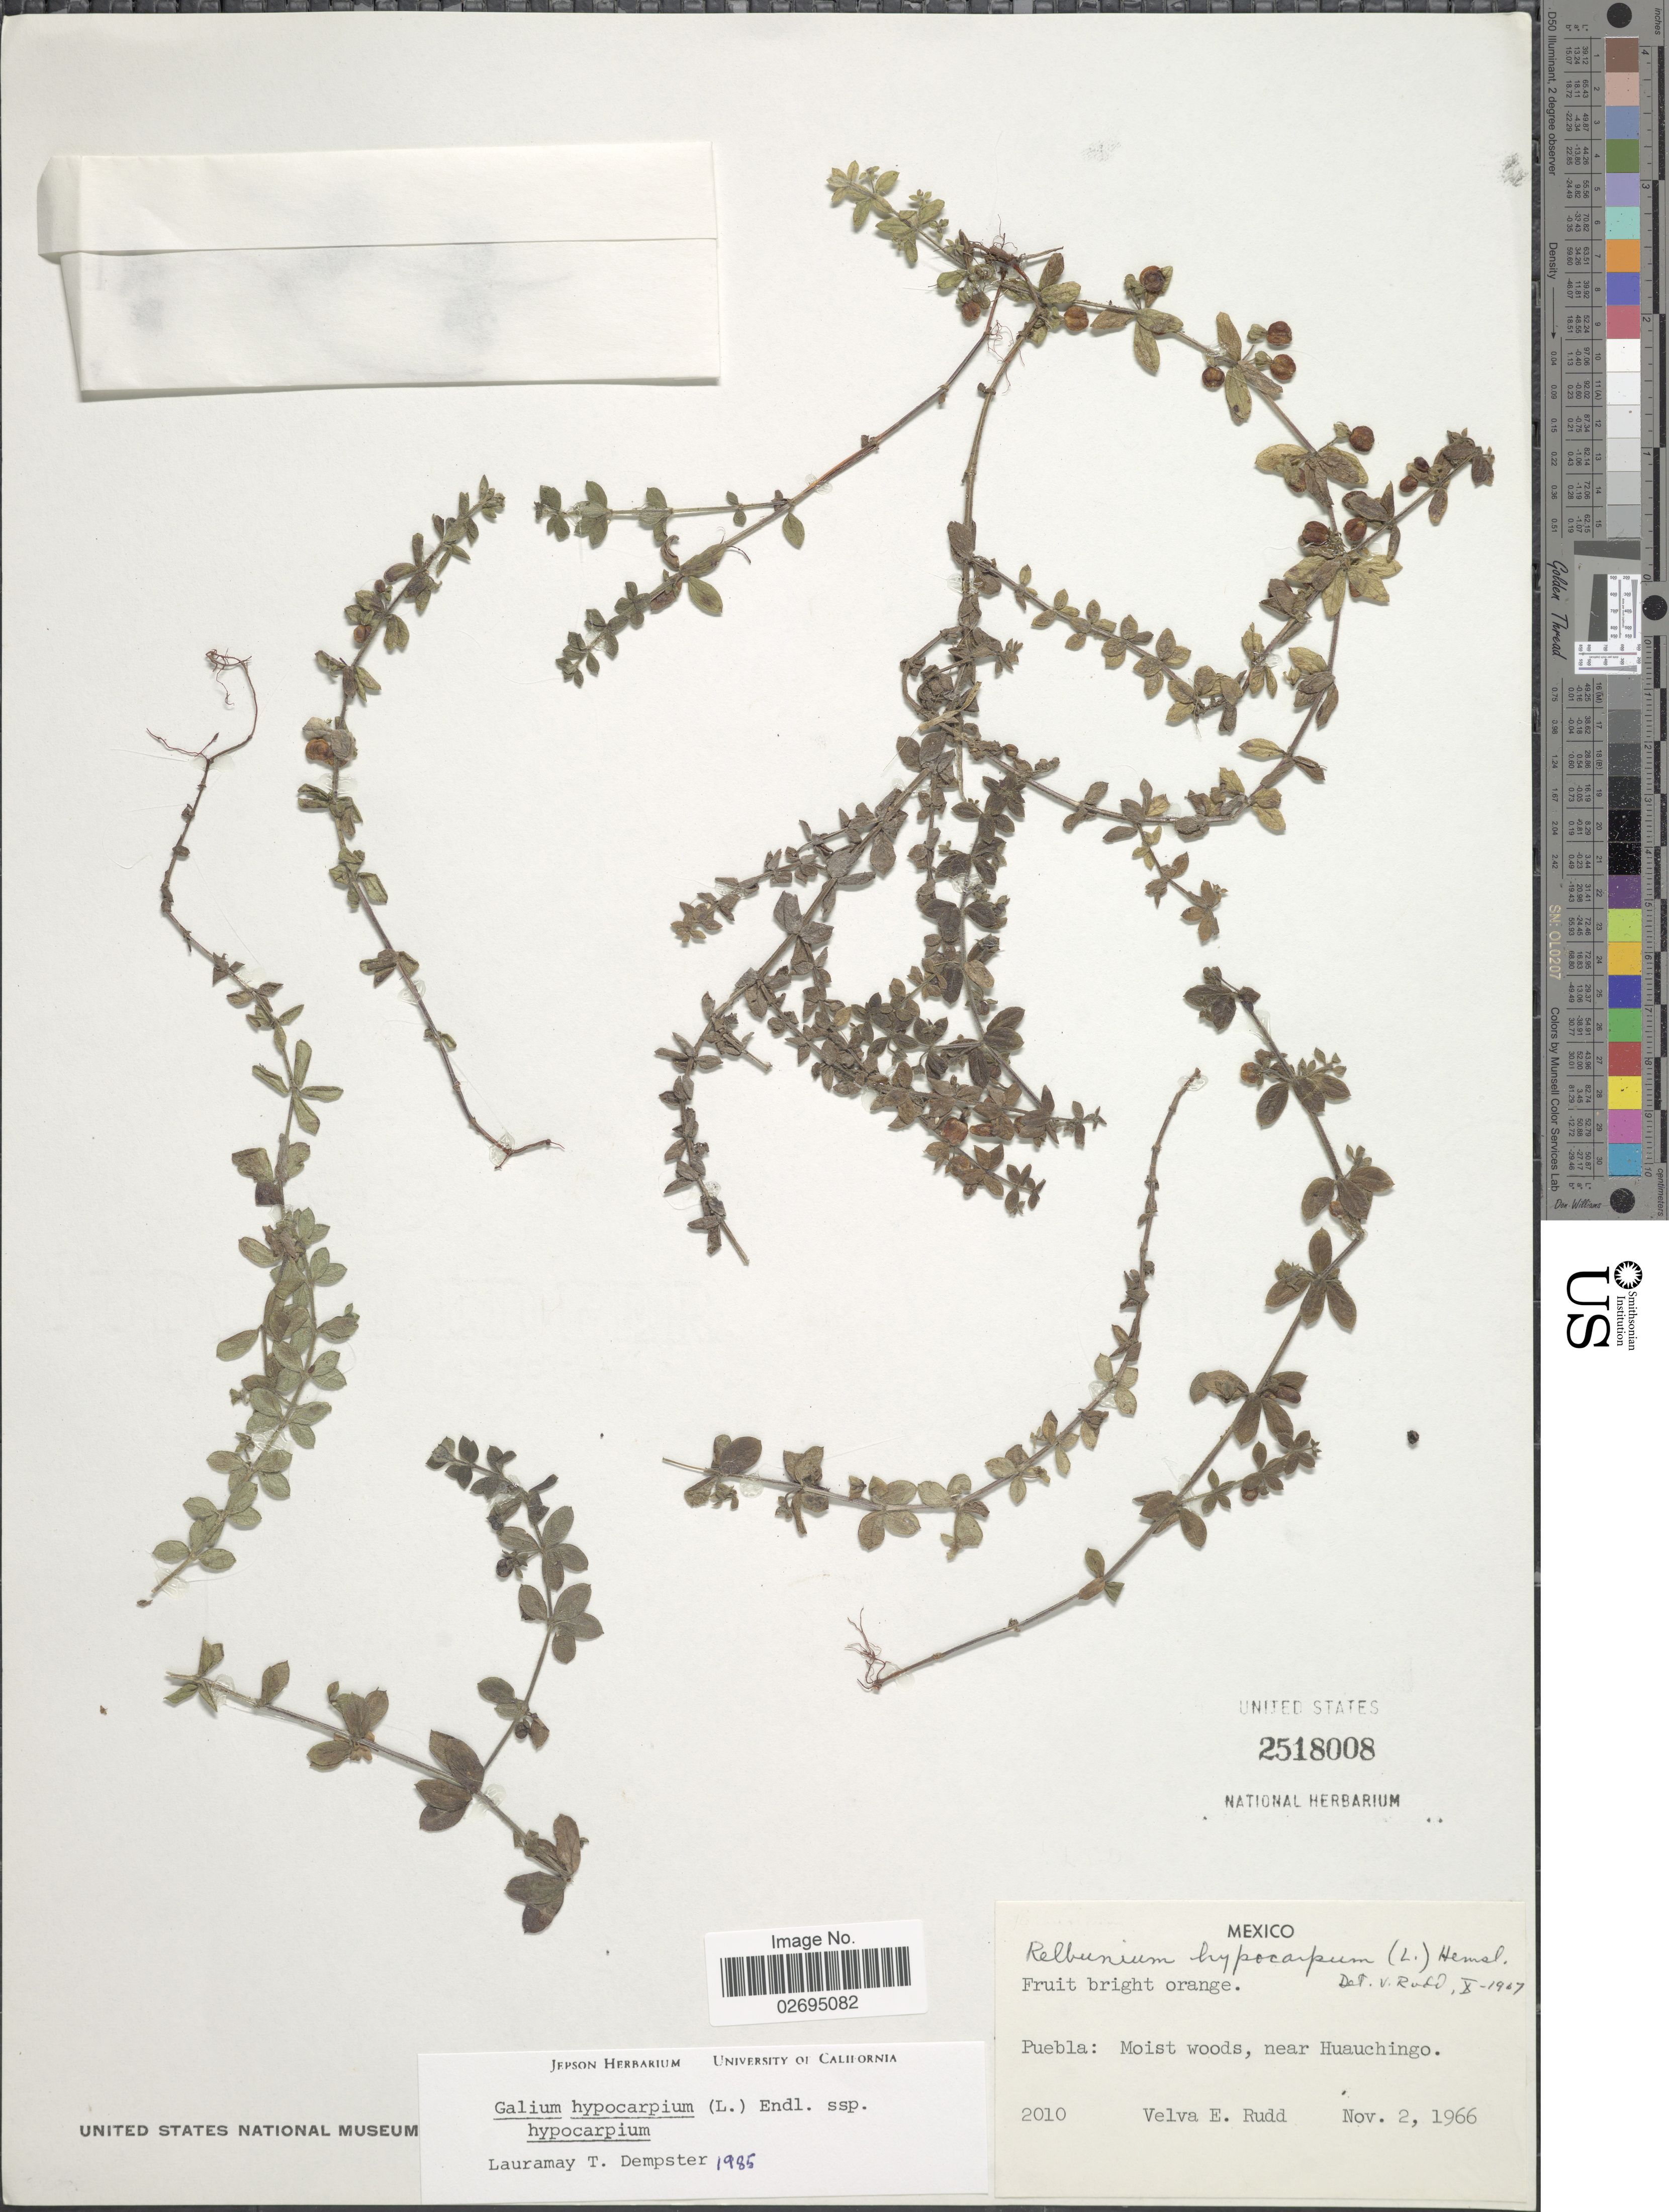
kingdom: Plantae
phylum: Tracheophyta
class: Magnoliopsida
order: Gentianales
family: Rubiaceae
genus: Galium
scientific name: Galium hypocarpium subsp. hypocarpium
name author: (L.) Endl. ex Griseb.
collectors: V. E. Rudd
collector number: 2010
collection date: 1966-11-02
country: Mexico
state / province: Puebla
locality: Near Huauchingo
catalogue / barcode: US 2518008